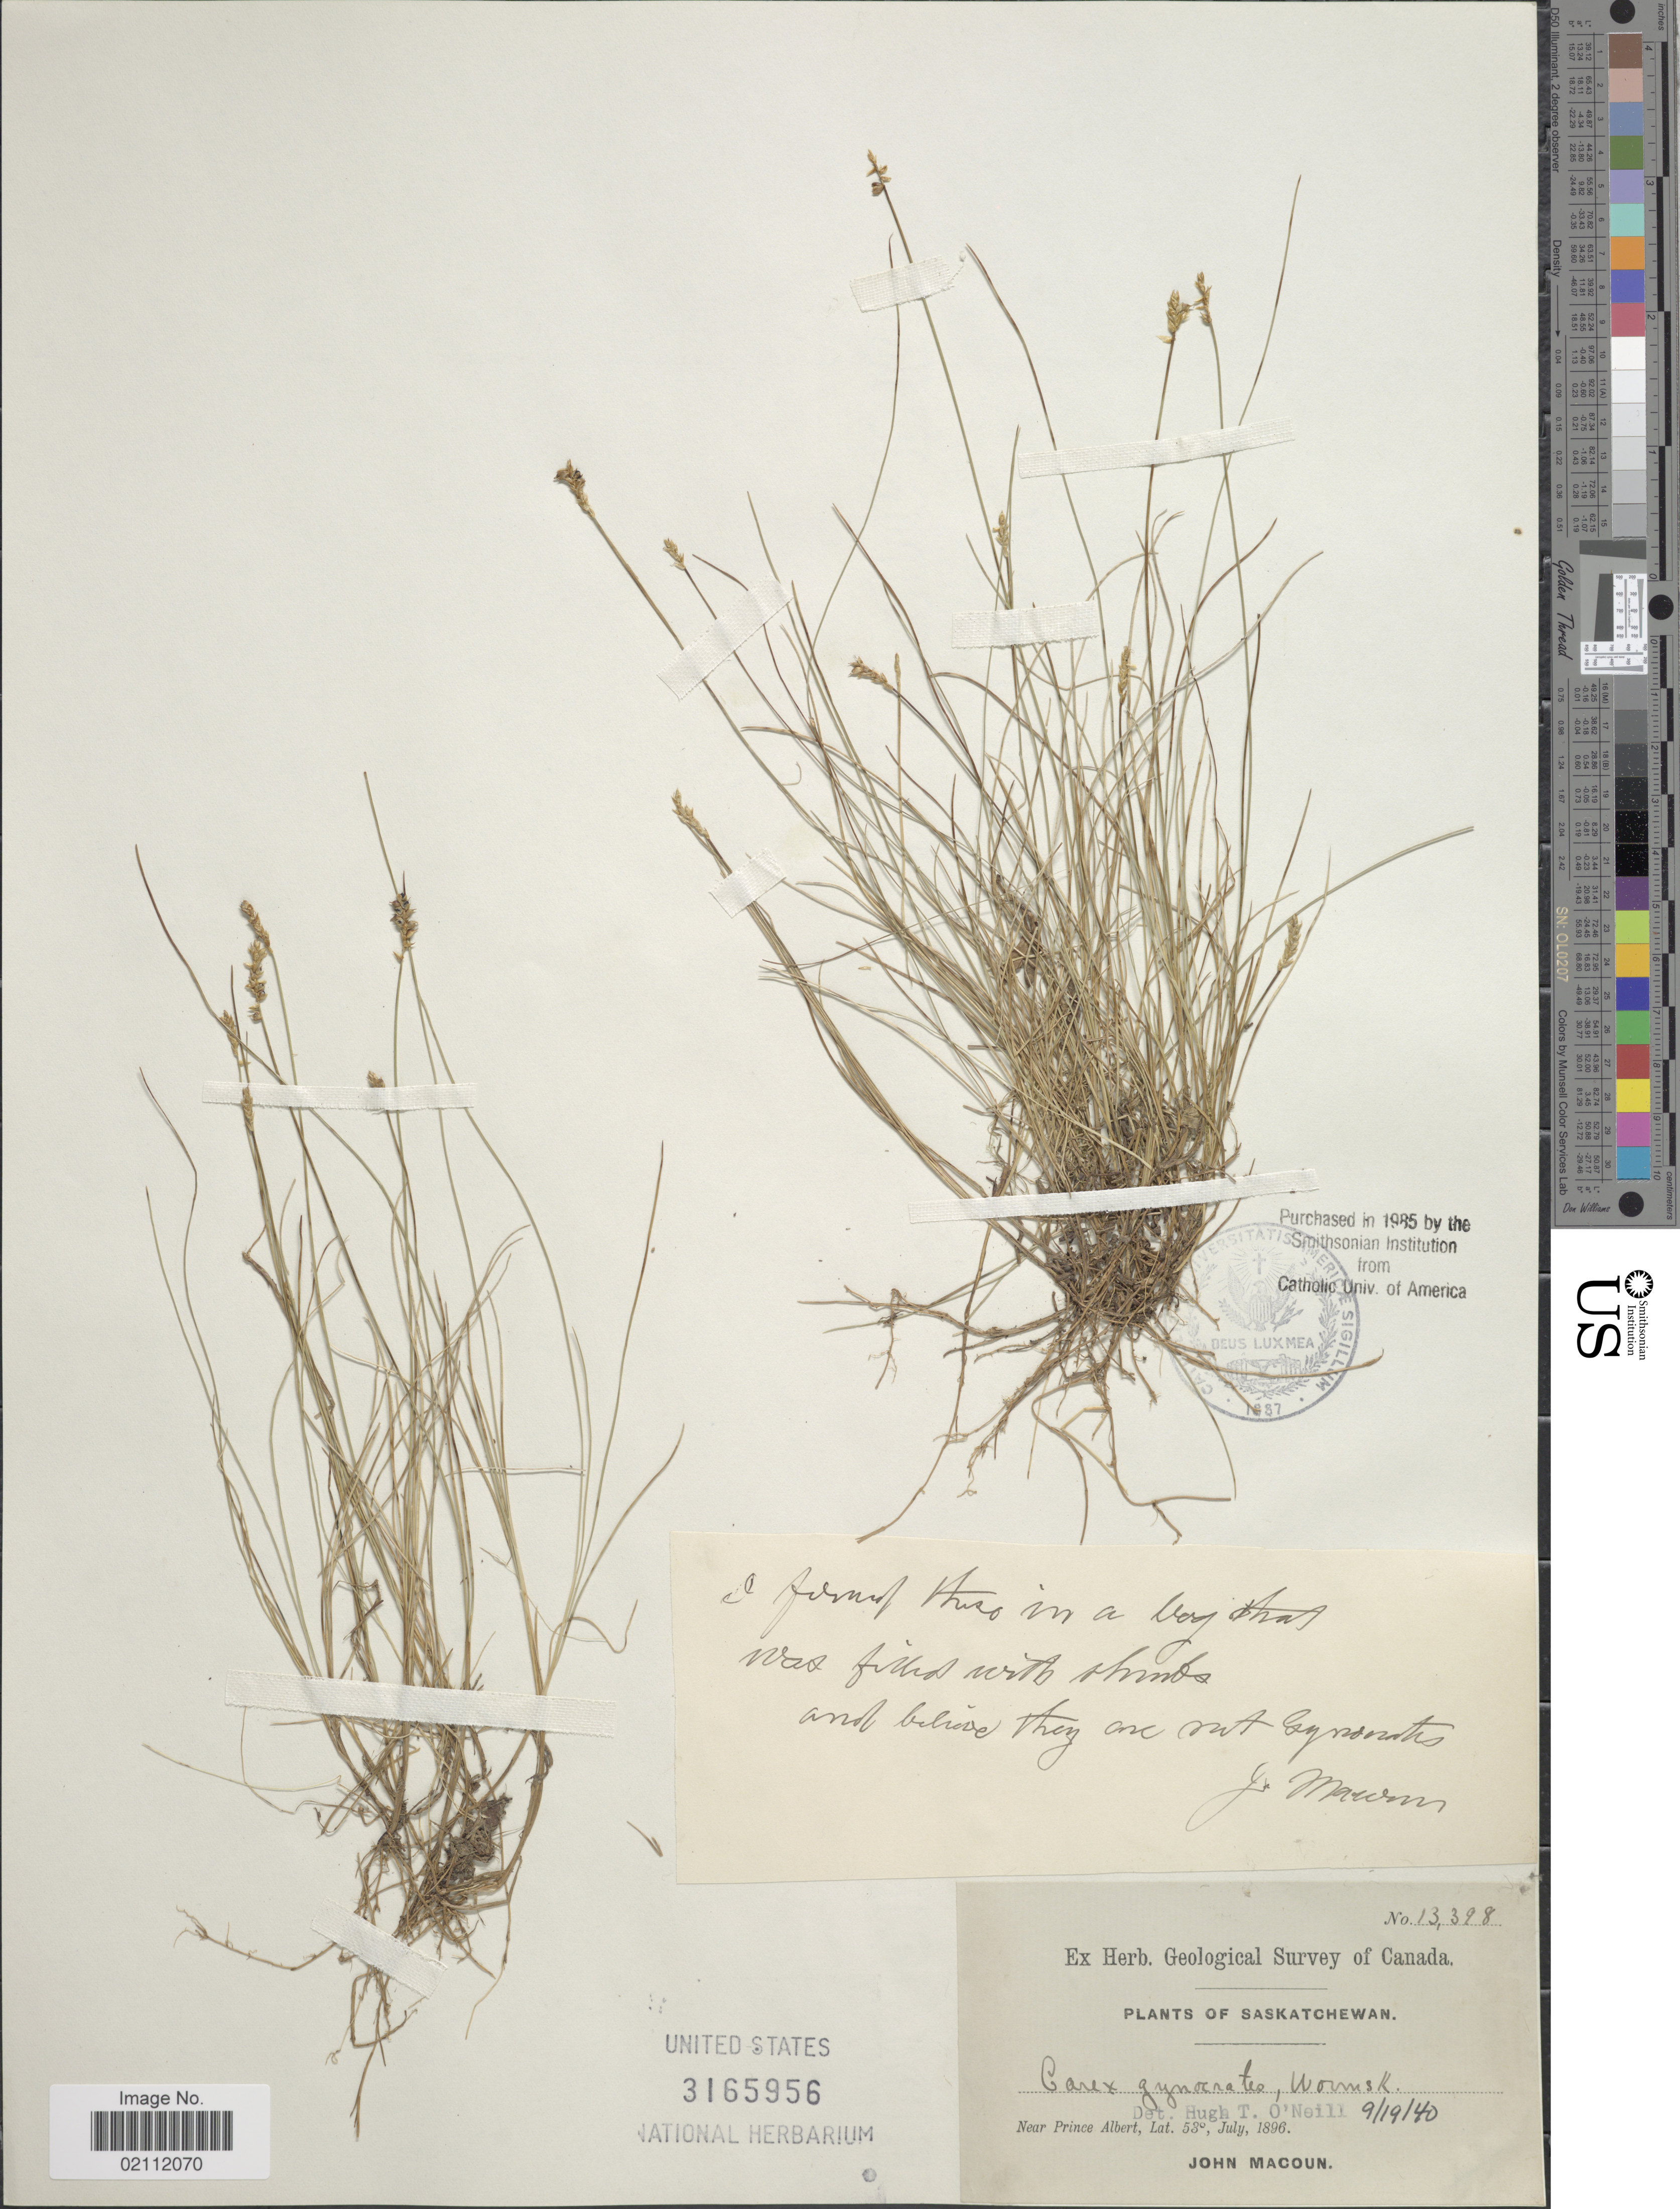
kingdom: Plantae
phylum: Tracheophyta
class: Liliopsida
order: Poales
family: Cyperaceae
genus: Carex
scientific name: Carex nardina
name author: (Hornem.) Fr.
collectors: J. Macoun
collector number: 13398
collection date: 1896-07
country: Canada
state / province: Saskatchewan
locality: Near Prince Albert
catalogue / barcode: US 3165956